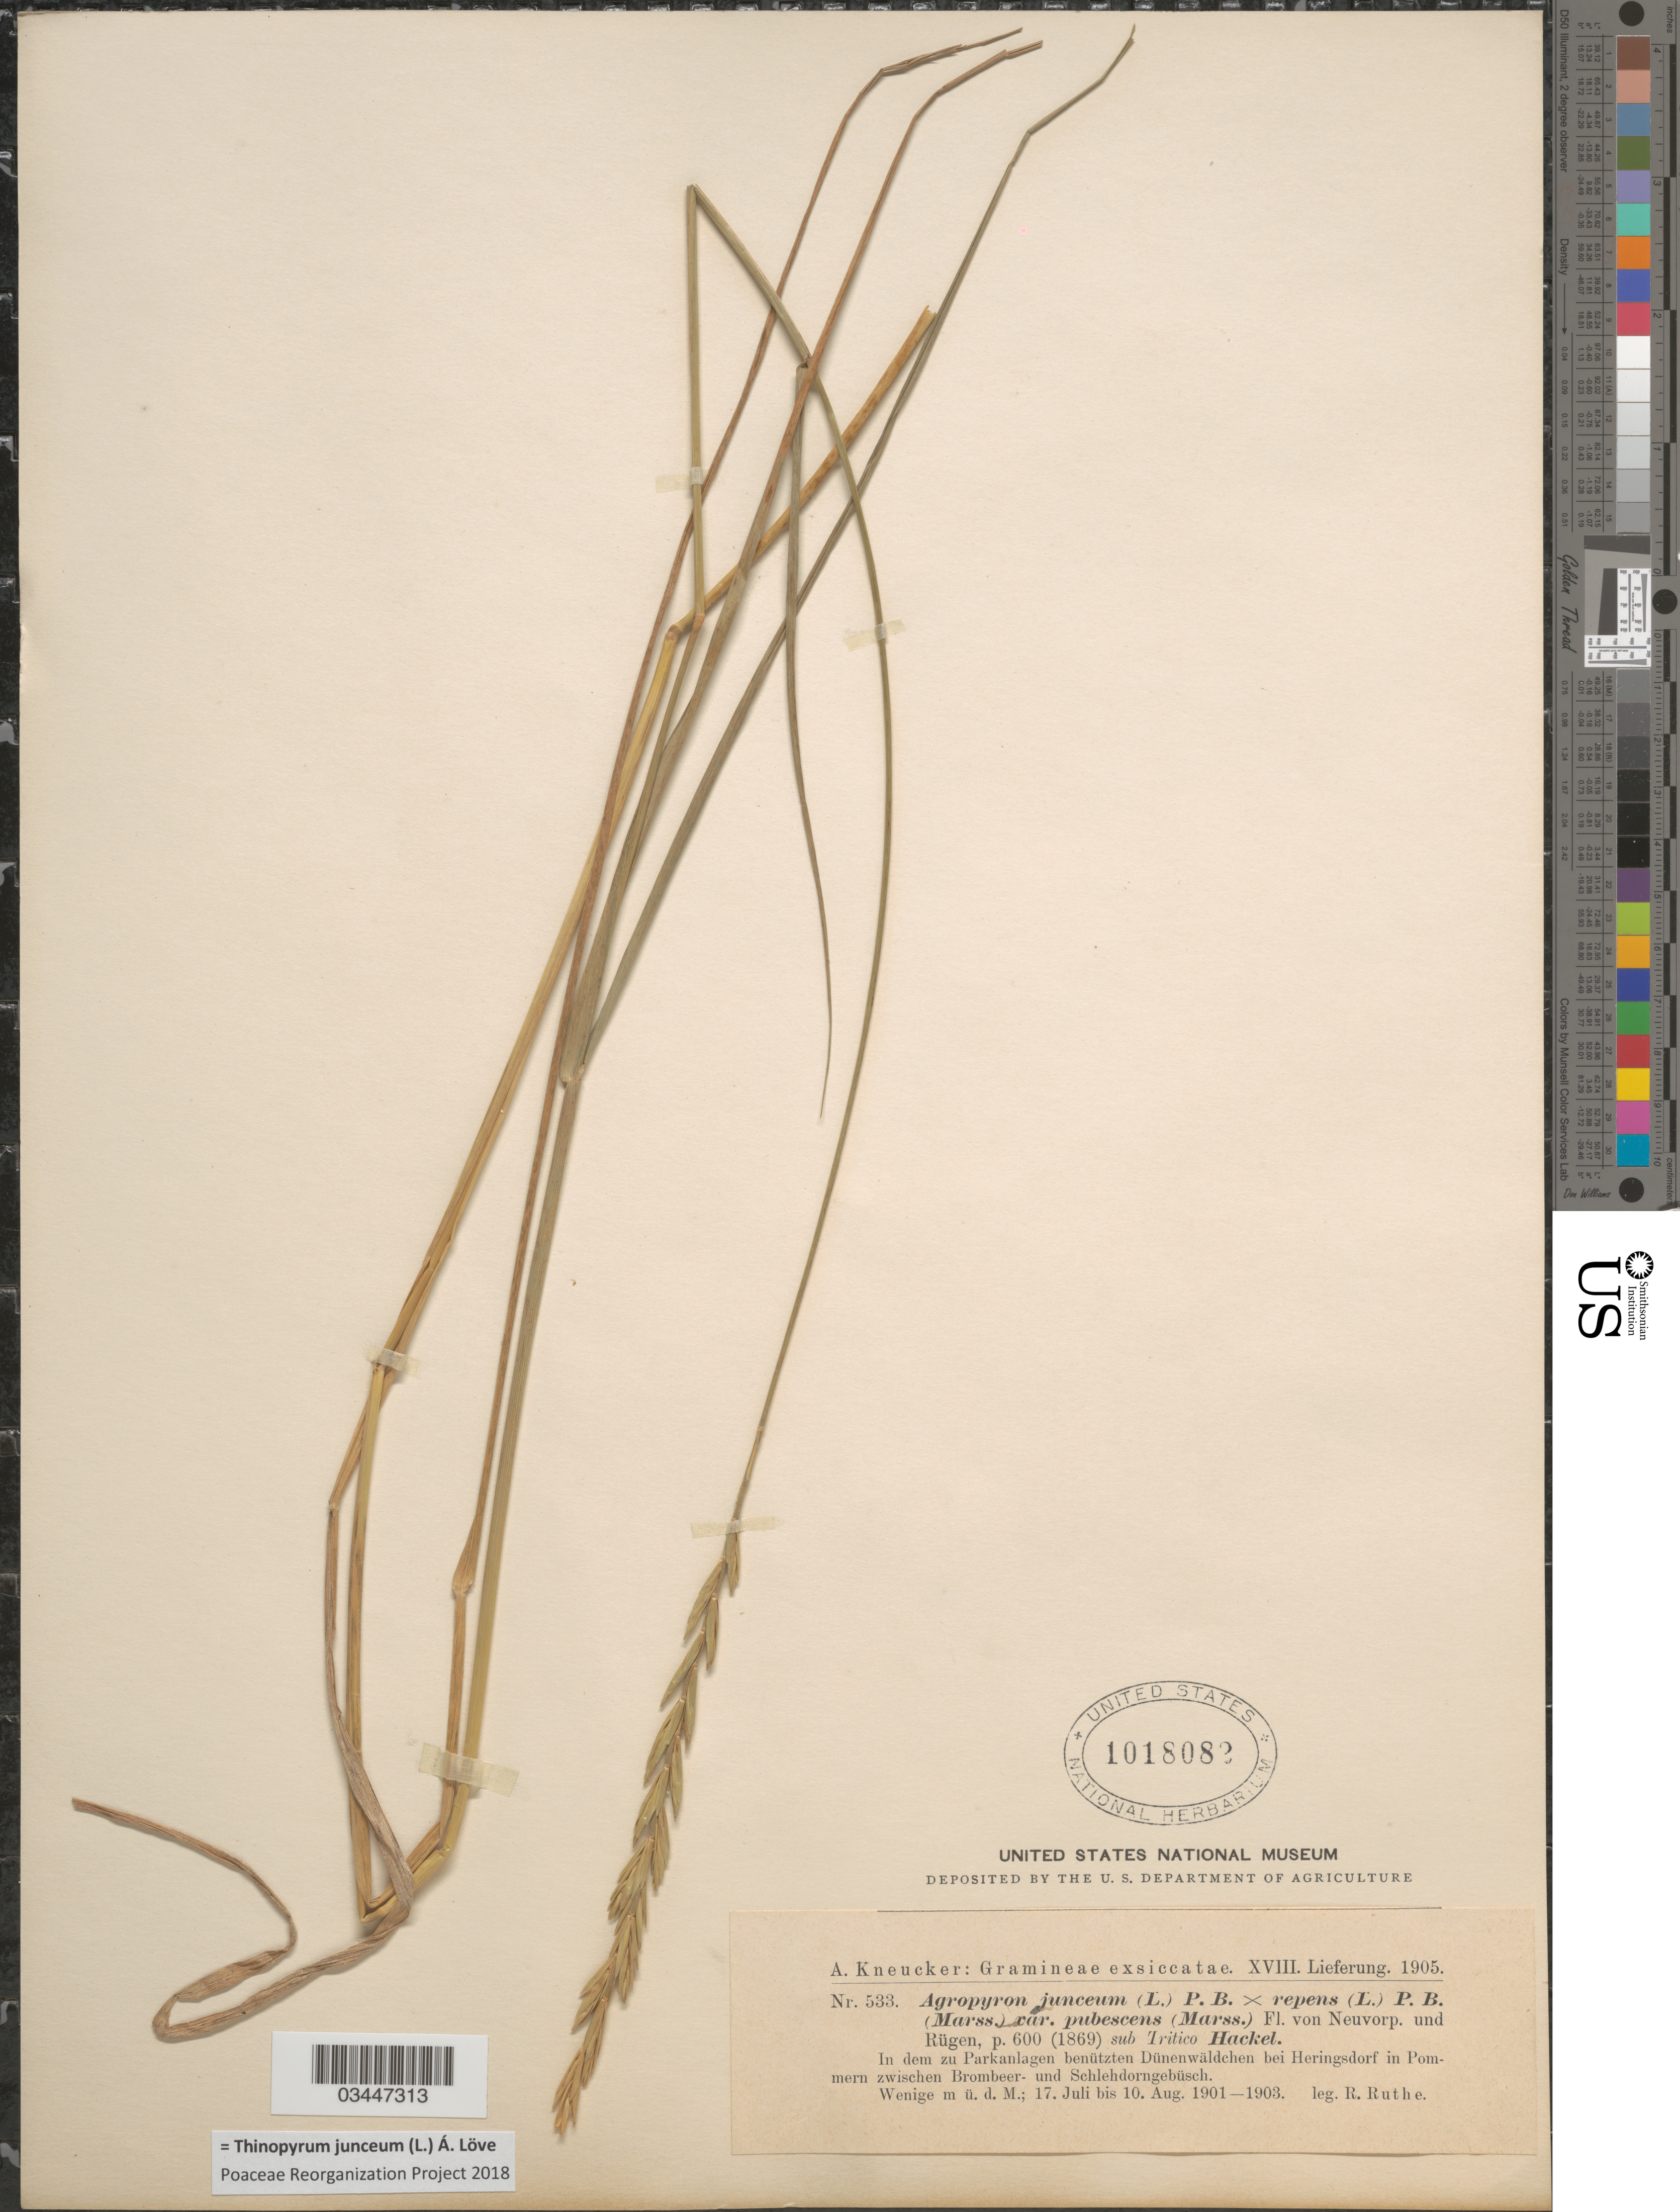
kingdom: Plantae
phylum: Tracheophyta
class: Liliopsida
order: Poales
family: Poaceae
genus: Thinopyrum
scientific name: Thinopyrum junceum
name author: (L.) Á. Löve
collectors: R. Ruthe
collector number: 533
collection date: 1901-07-17/1901-08-10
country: Germany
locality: In dem zu Parkanlagen benützten Dünenwäldehen bei Heringsdorf in Pommern zwischen Brombeer- und Schlehfotngebüsch.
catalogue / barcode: US 1018082